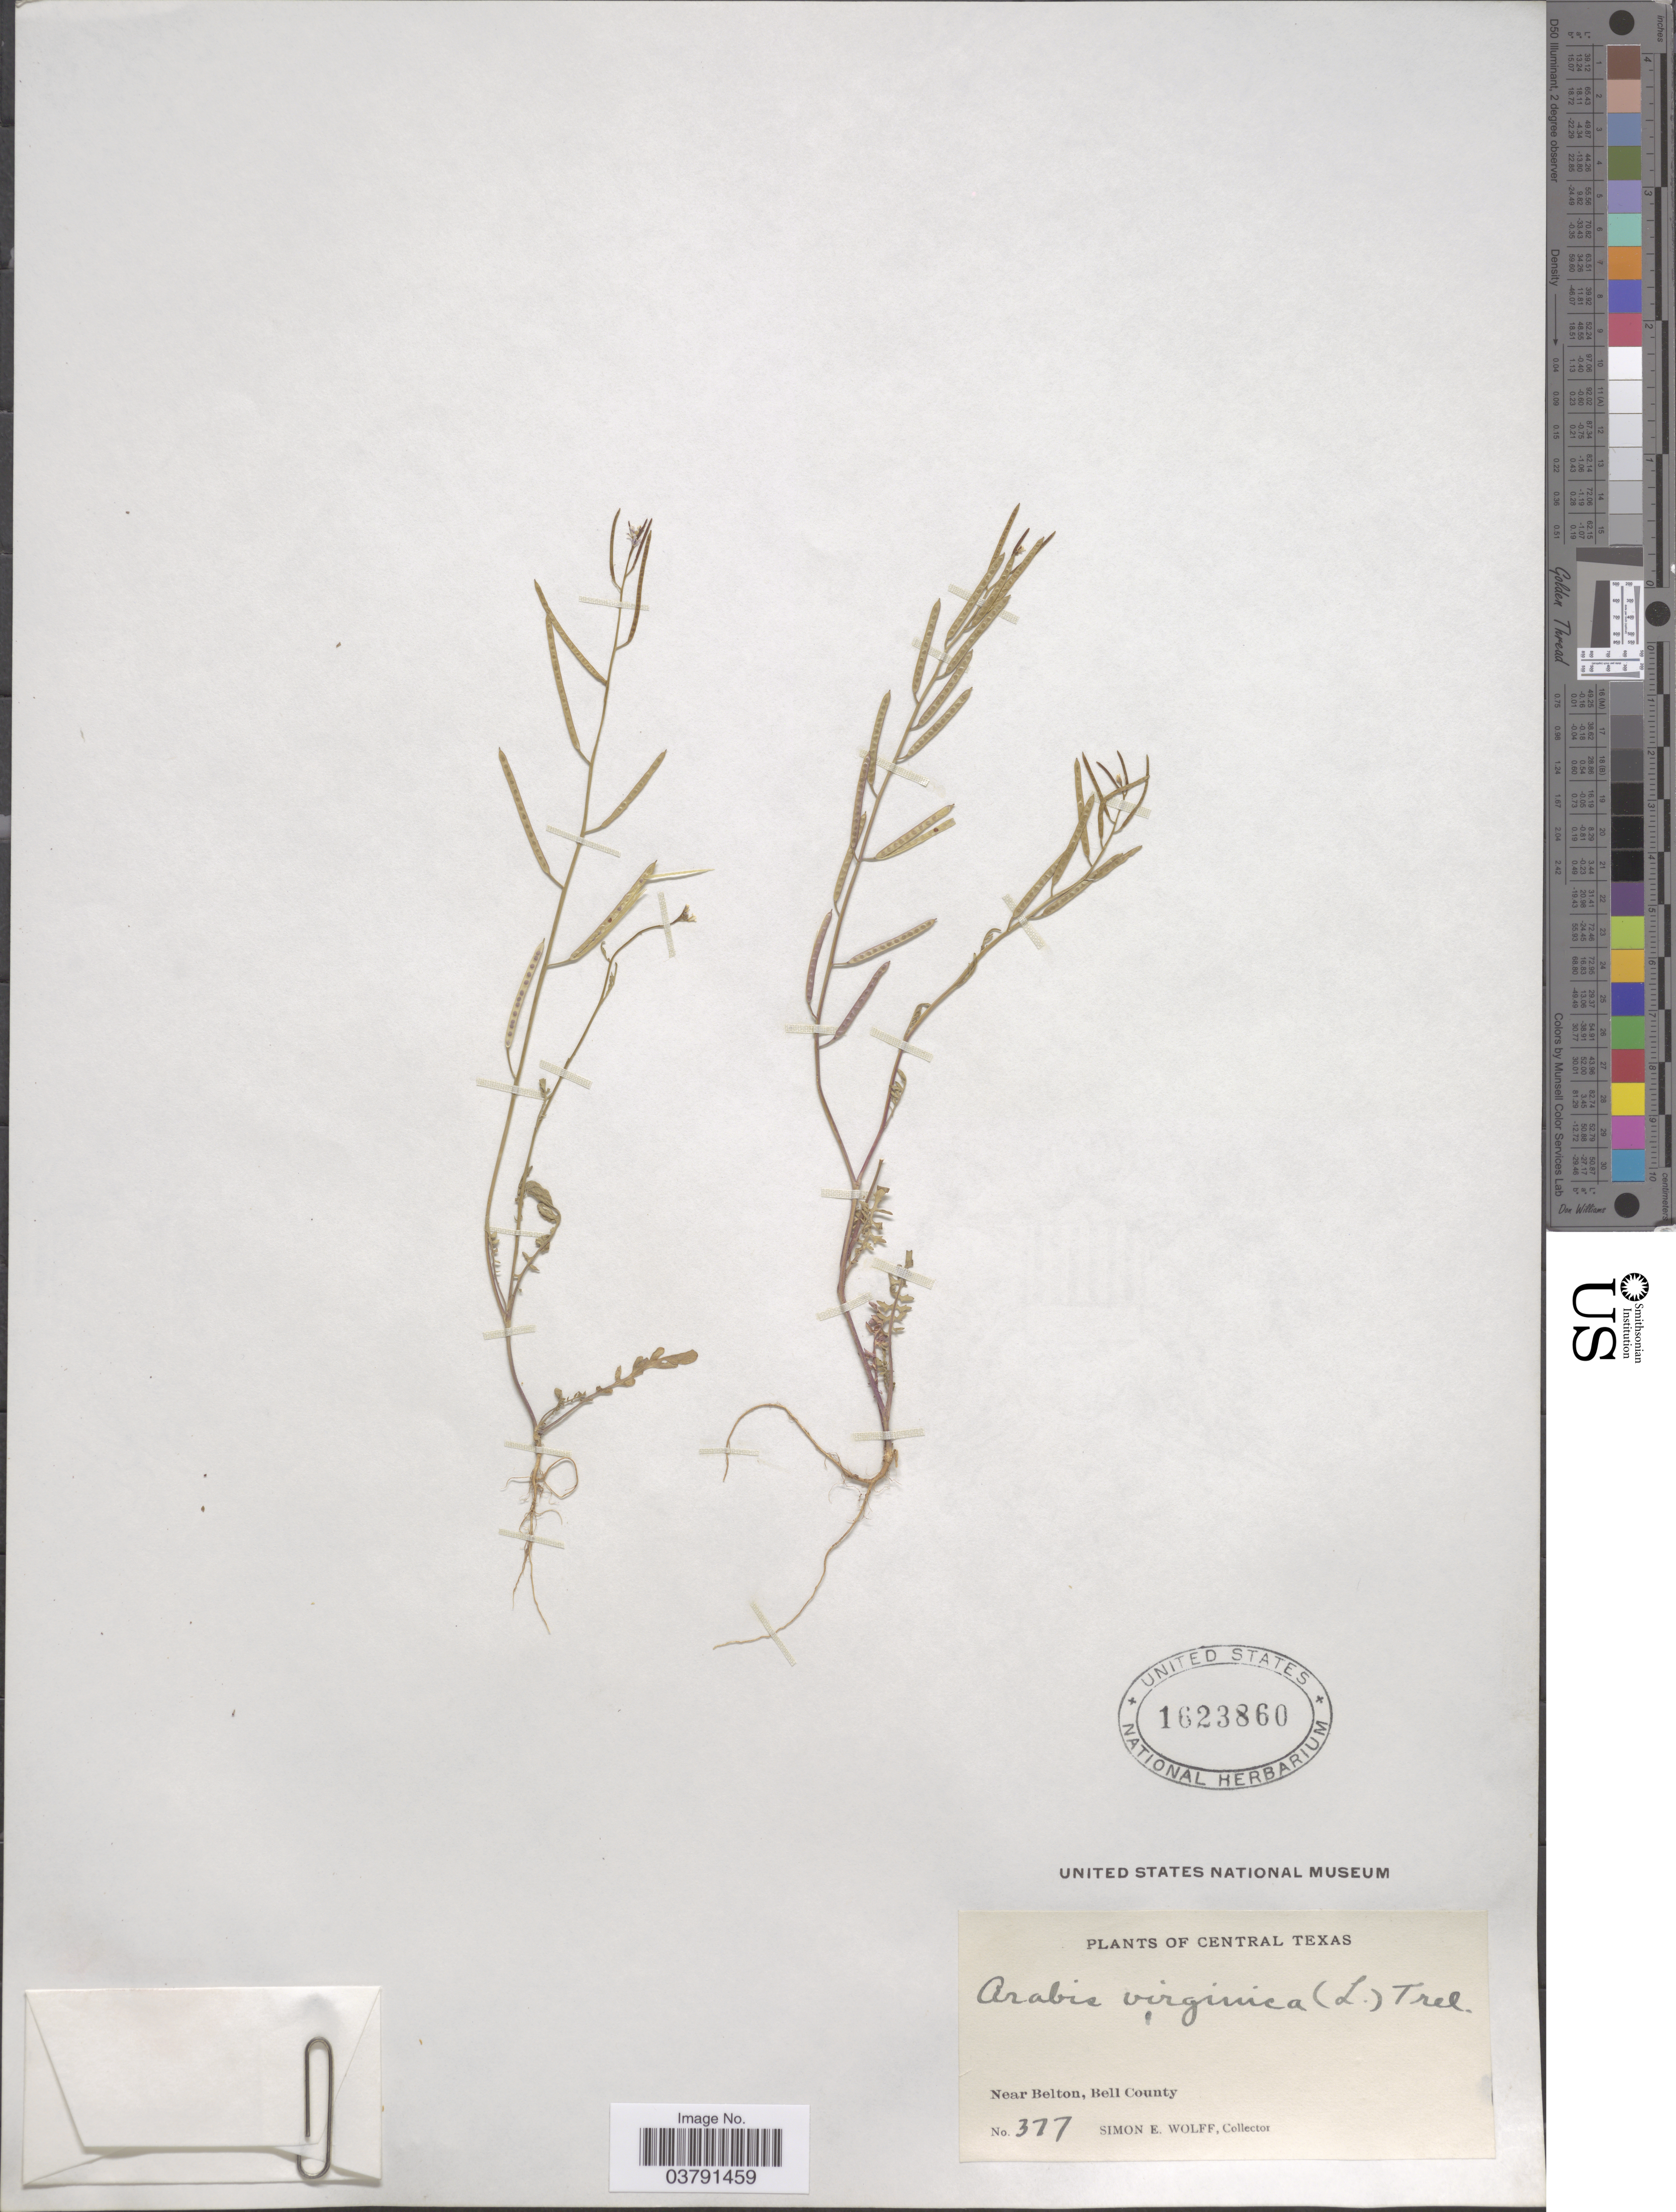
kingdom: Plantae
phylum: Tracheophyta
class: Magnoliopsida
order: Brassicales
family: Brassicaceae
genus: Planodes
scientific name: Planodes virginicum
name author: (L.) Greene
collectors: S. E. Wolff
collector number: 377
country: United States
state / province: Texas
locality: Central Texas, Near Belton, Bell County.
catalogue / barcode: US 1623860